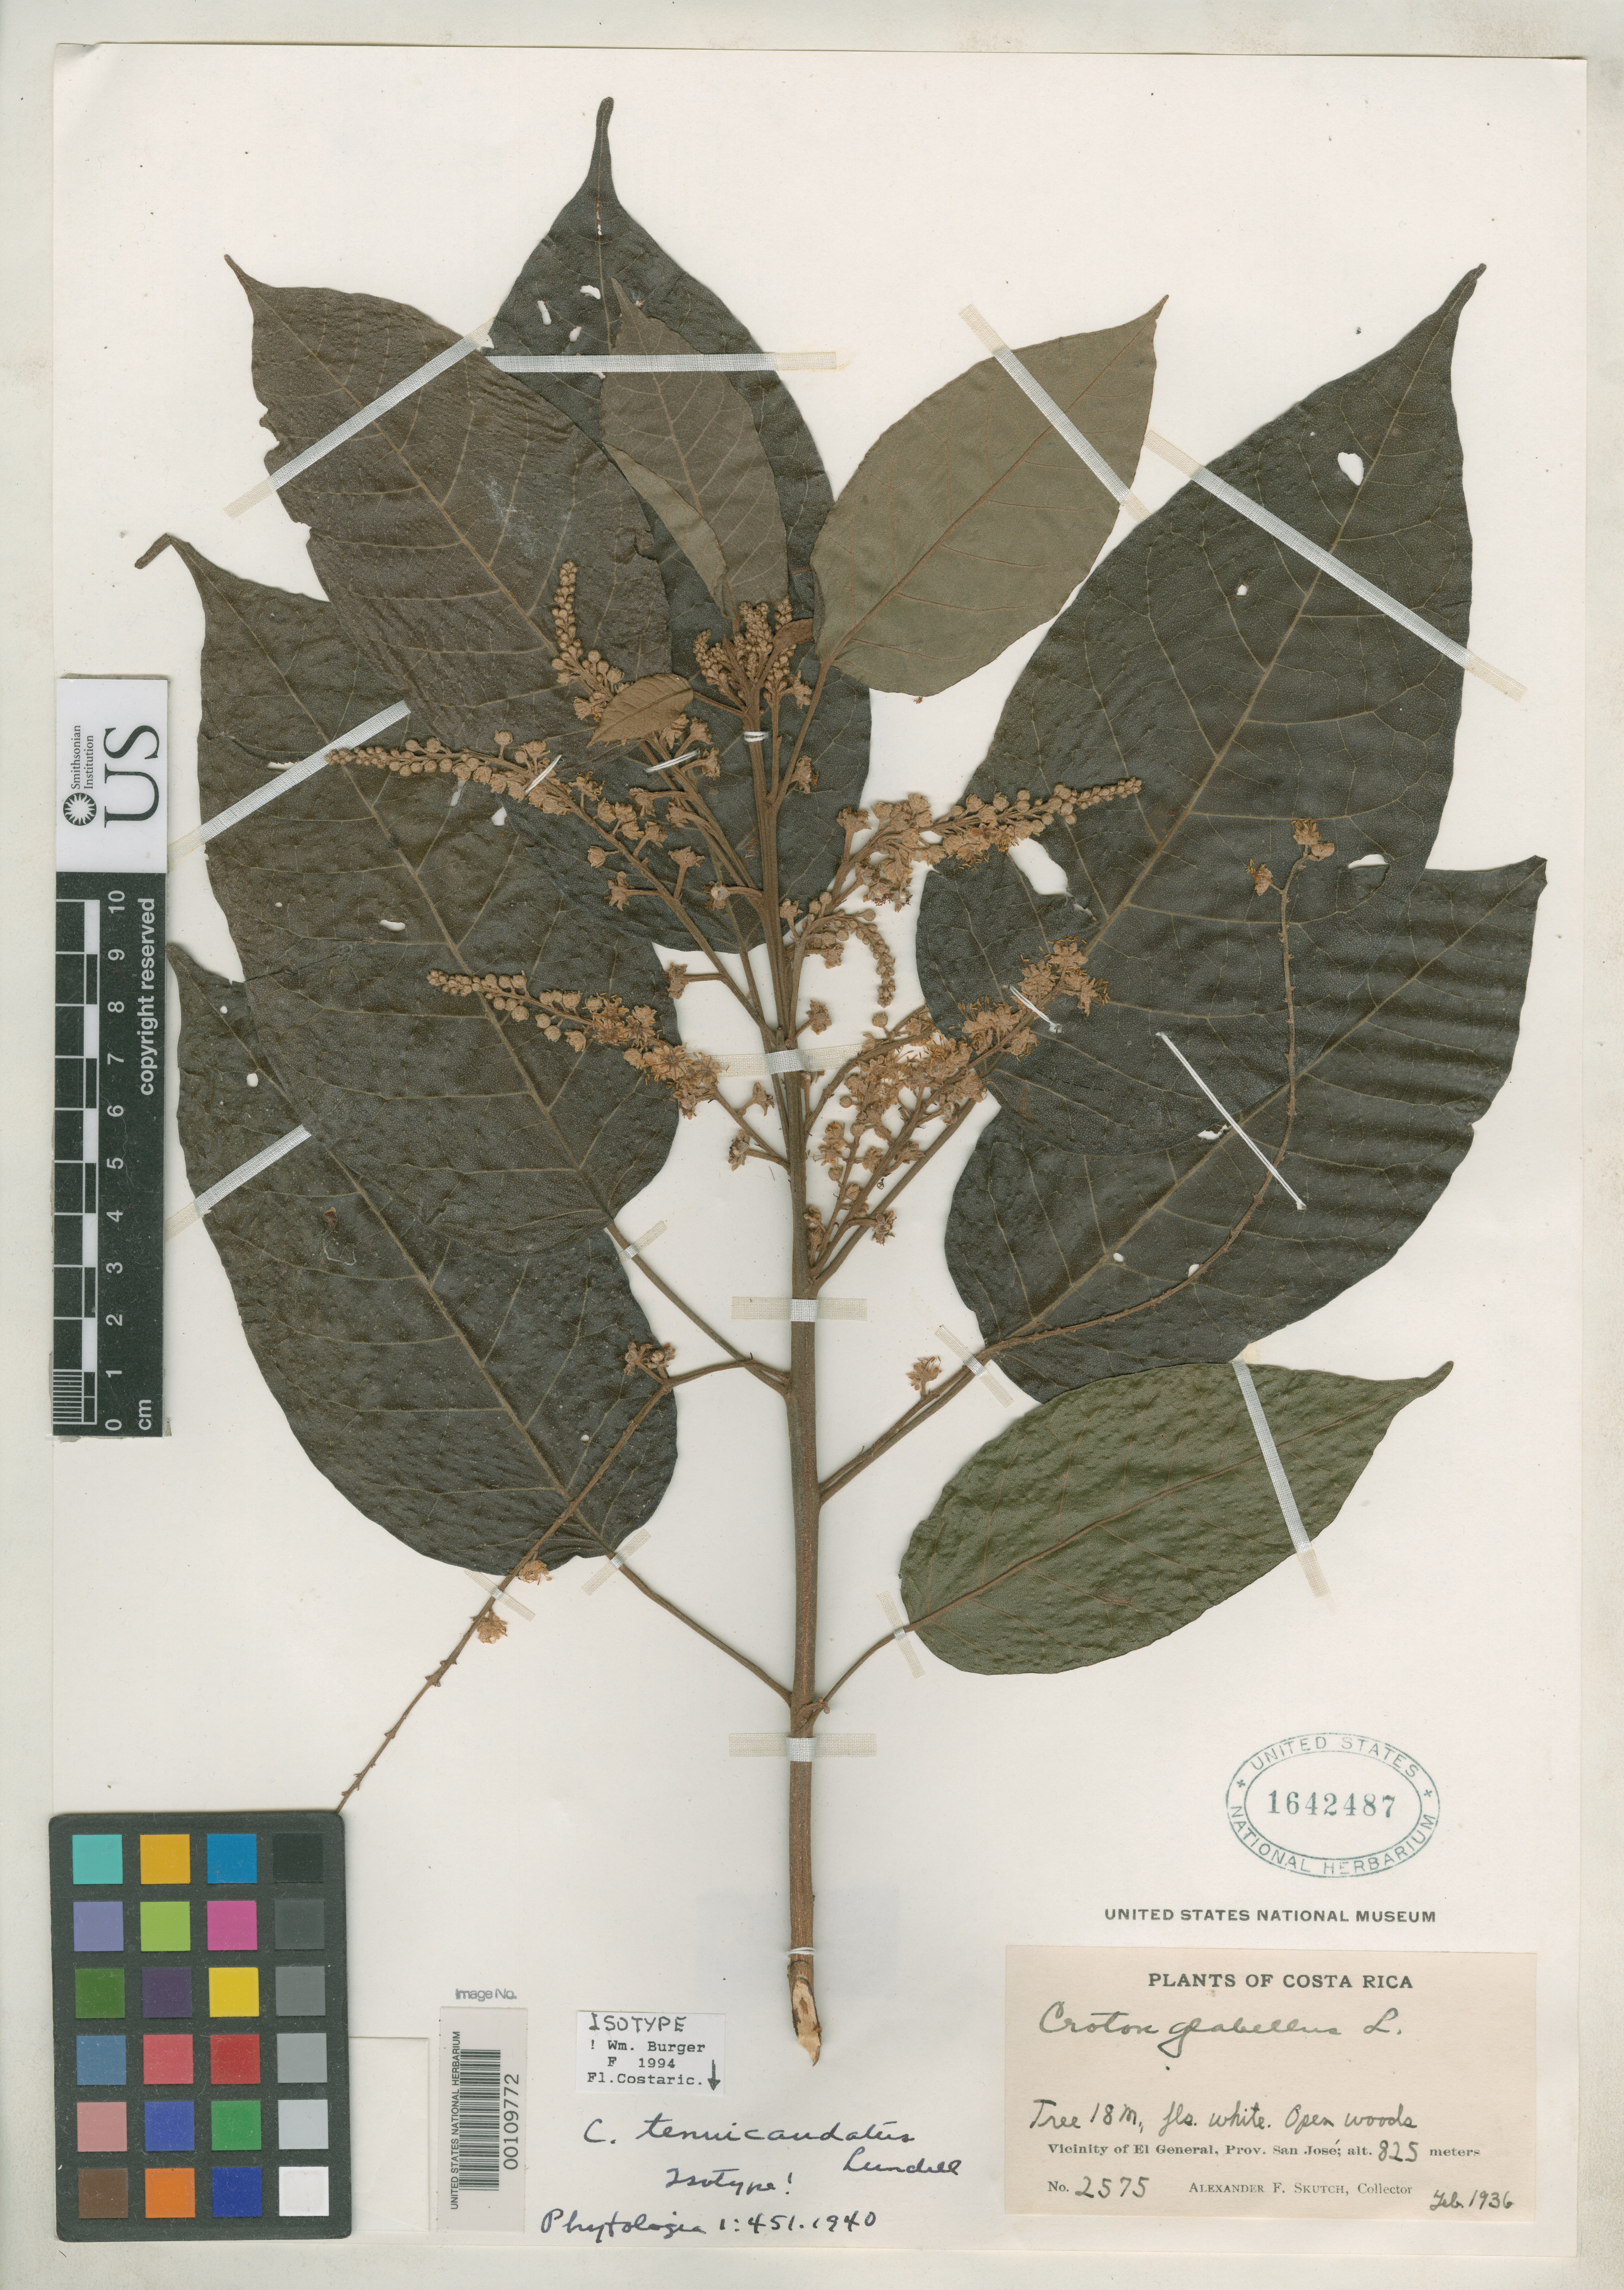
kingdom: Plantae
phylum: Tracheophyta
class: Magnoliopsida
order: Malpighiales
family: Euphorbiaceae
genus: Croton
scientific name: Croton tenuicaudatus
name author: Lundell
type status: Isotype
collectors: A. F. Skutch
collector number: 2575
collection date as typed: Feb 1936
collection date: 1936-02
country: Costa Rica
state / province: San José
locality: Vicinity of El General.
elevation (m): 825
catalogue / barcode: US 1642487